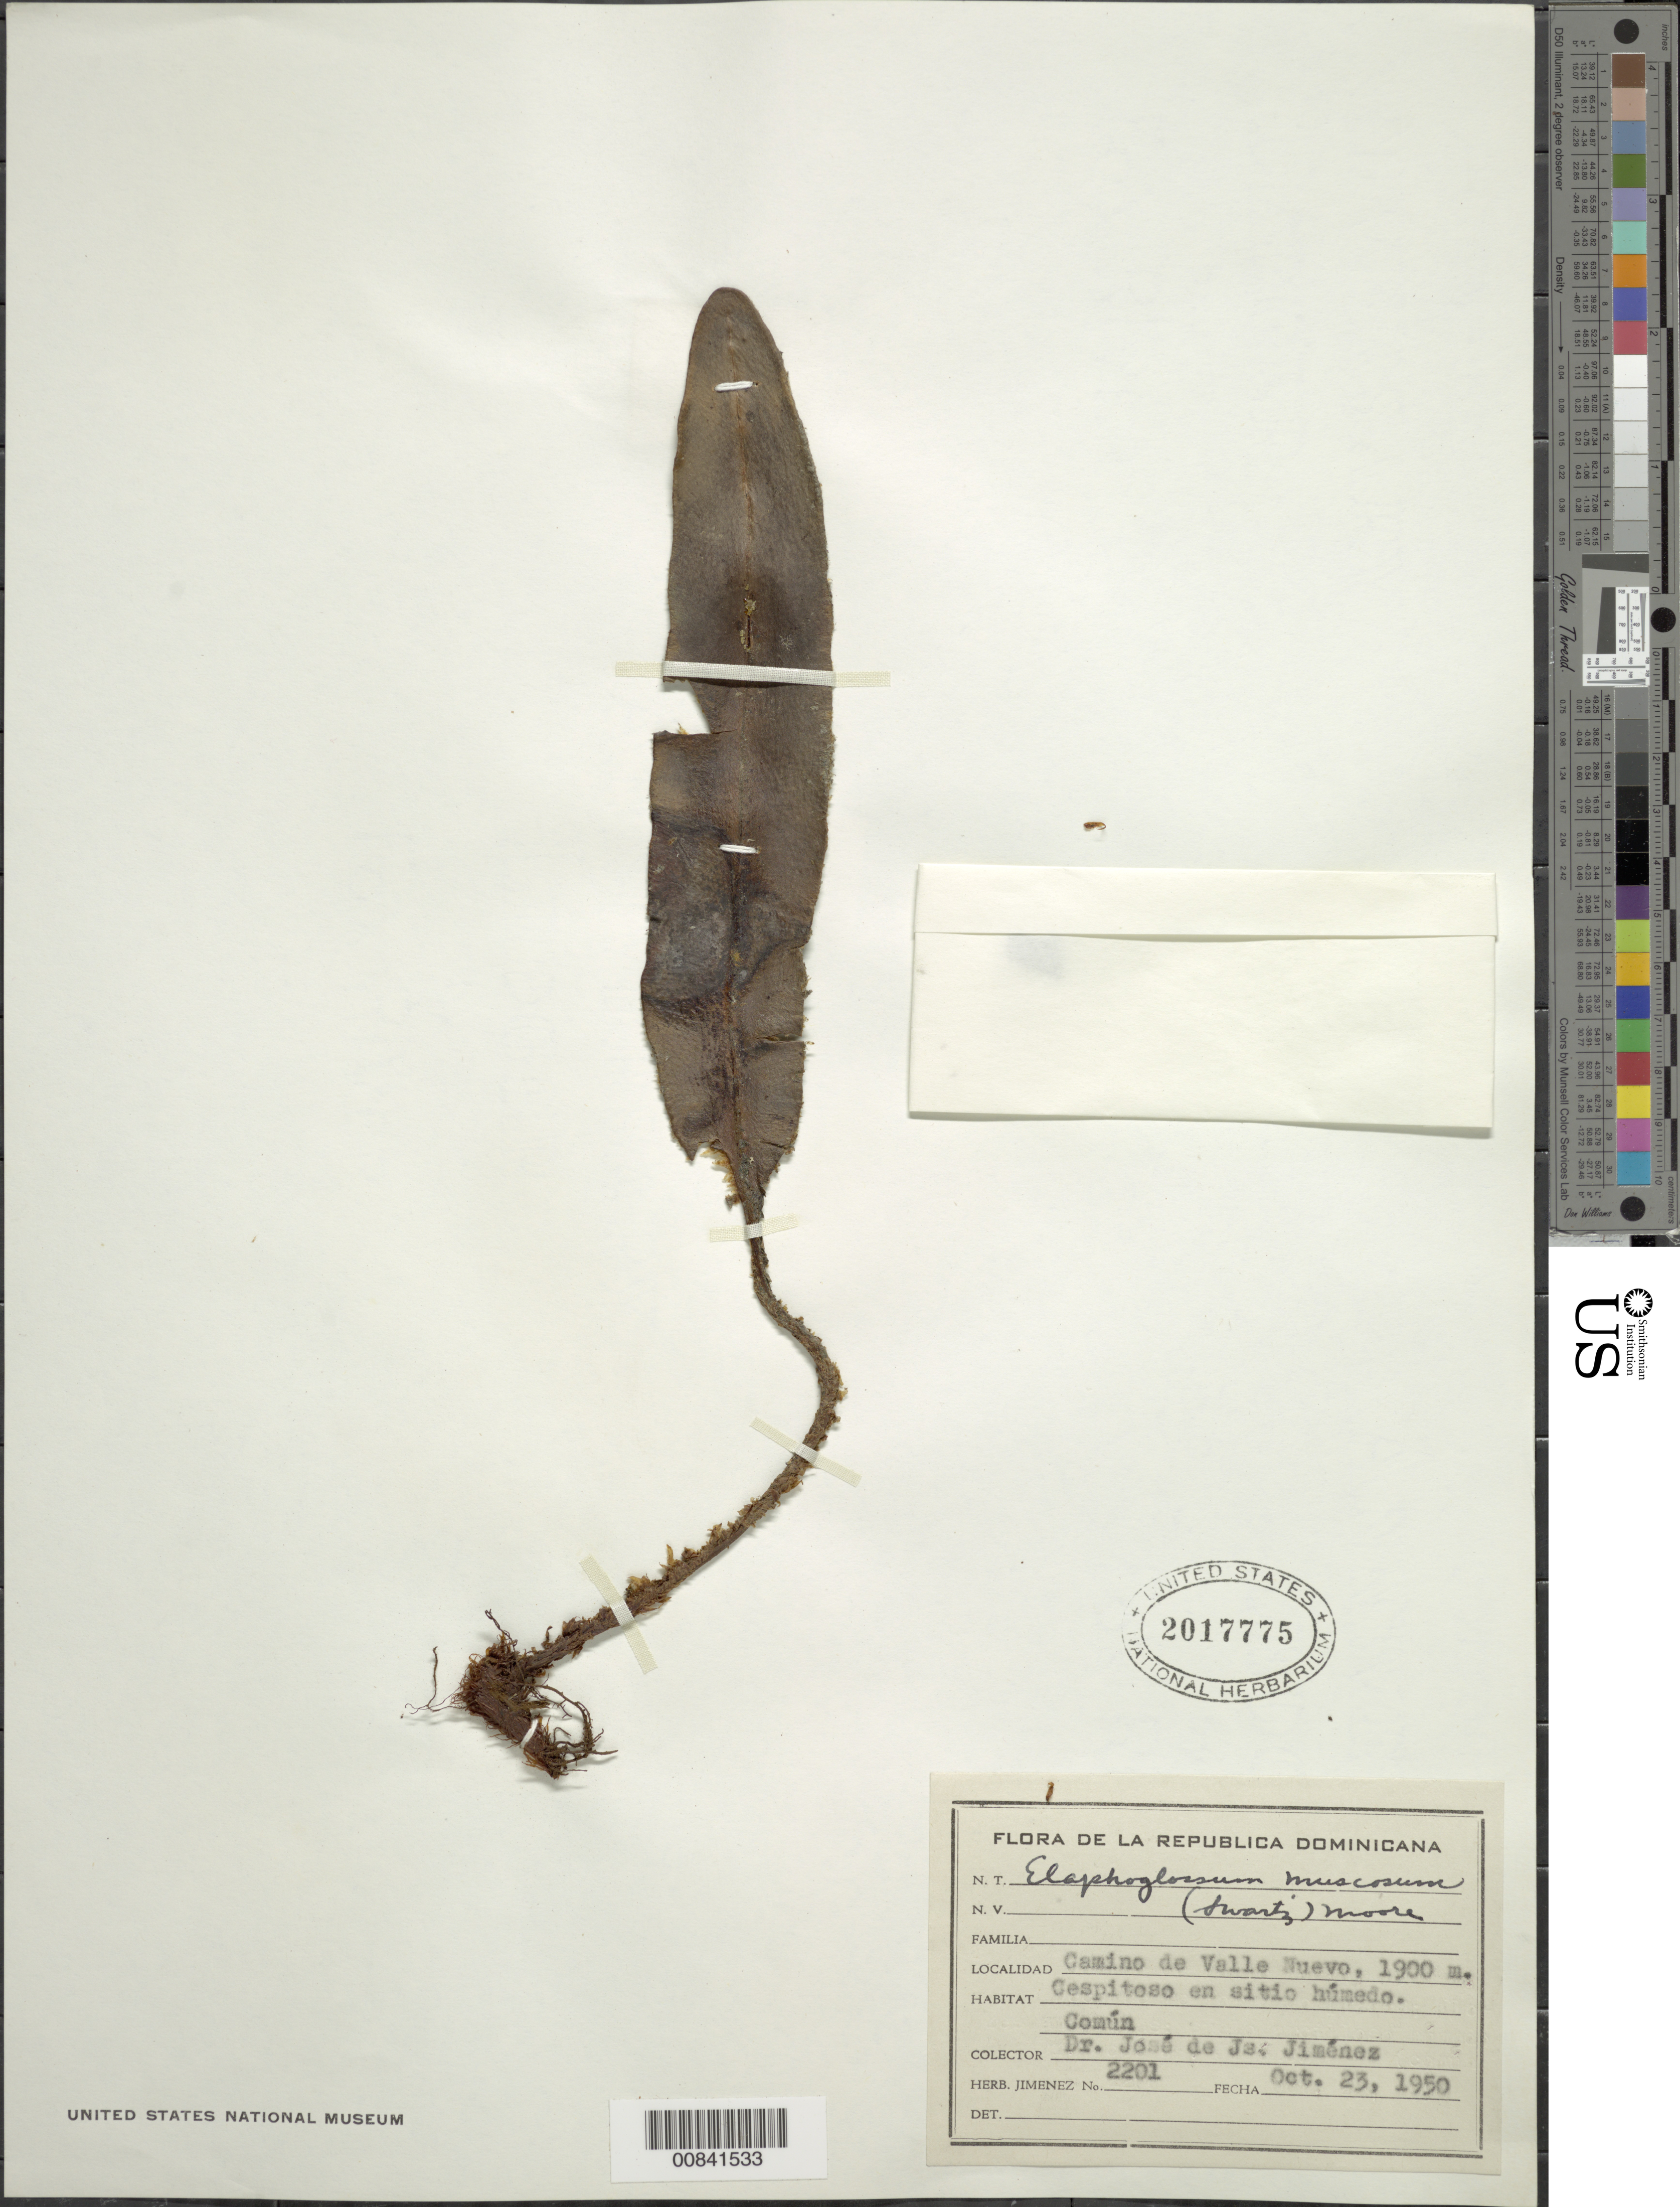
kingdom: Plantae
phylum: Tracheophyta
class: Polypodiopsida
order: Polypodiales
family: Dryopteridaceae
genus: Elaphoglossum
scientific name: Elaphoglossum muscosum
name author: (Sw.) T. Moore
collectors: J. J. Jiménez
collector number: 2201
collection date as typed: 23 Oct 1950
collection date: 1950-10-23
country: Dominican Republic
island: Hispaniola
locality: Camino de Valle Nuevo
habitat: Sitio húmedo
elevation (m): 1900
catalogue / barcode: US 2017775